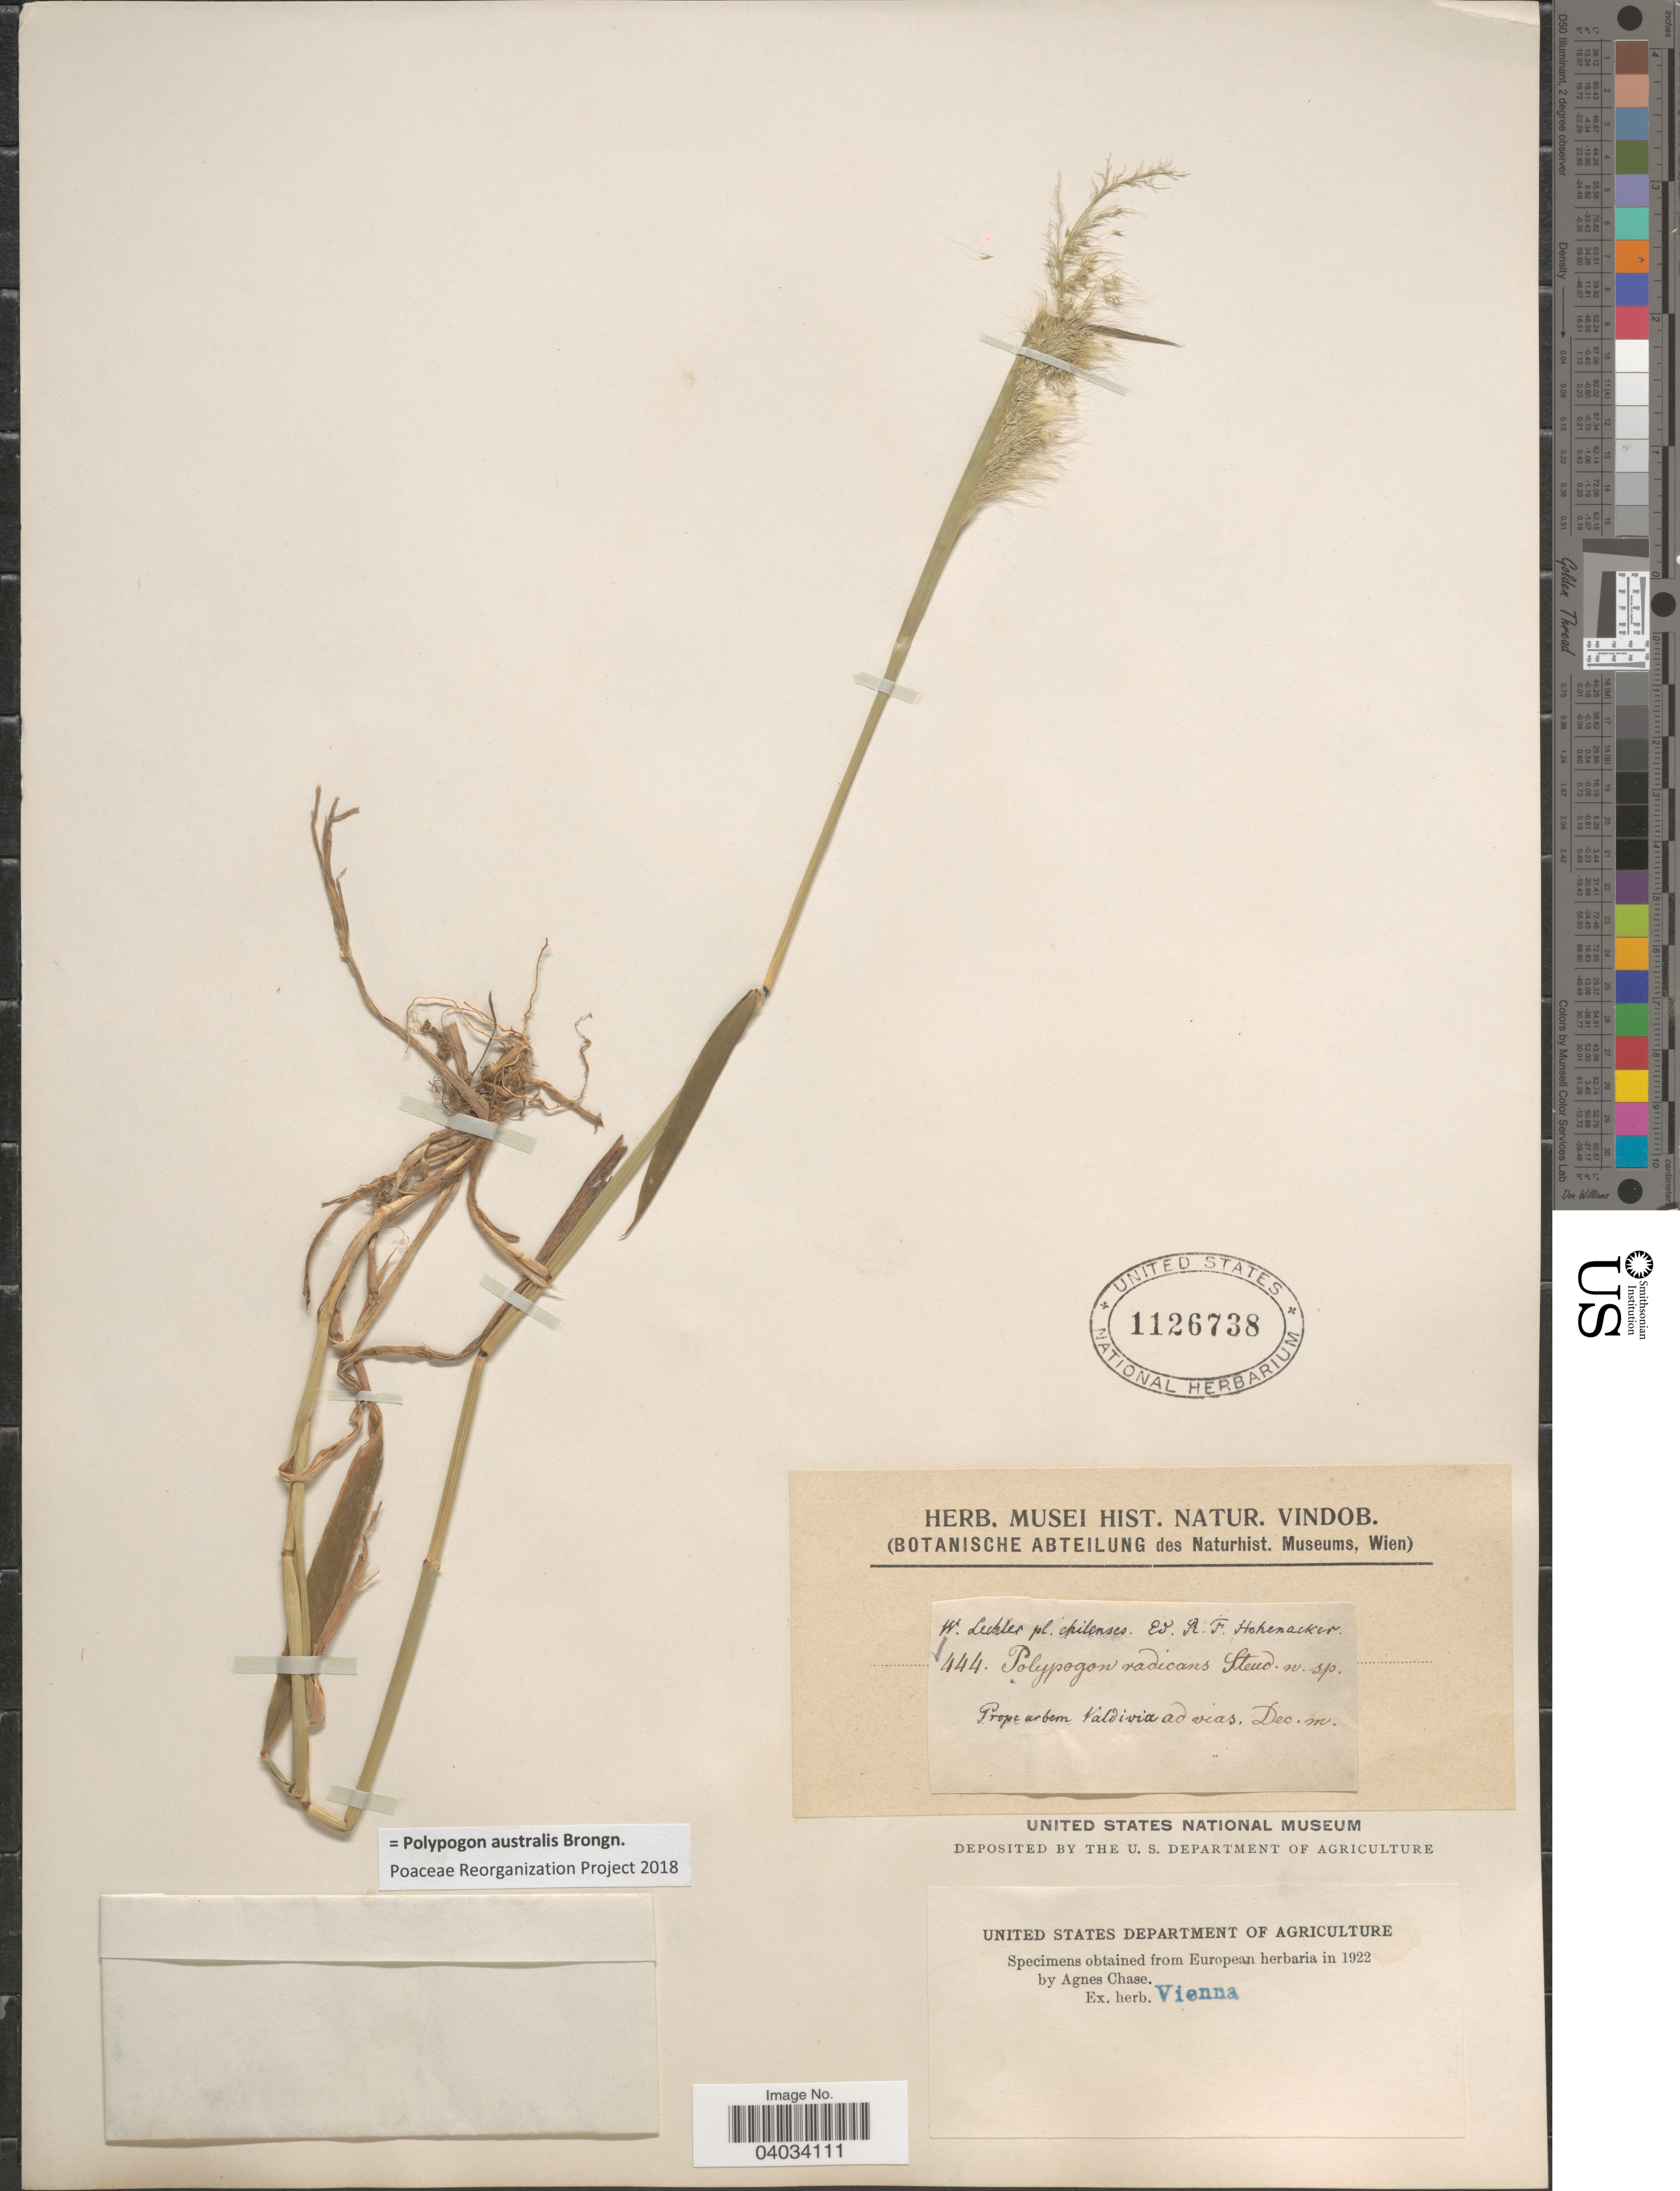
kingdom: Plantae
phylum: Tracheophyta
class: Liliopsida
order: Poales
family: Poaceae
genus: Polypogon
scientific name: Polypogon australis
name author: Brongn.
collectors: W. Lechler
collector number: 444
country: Chile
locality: Prope urbem Valdivia ad vias.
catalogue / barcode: US 1126738